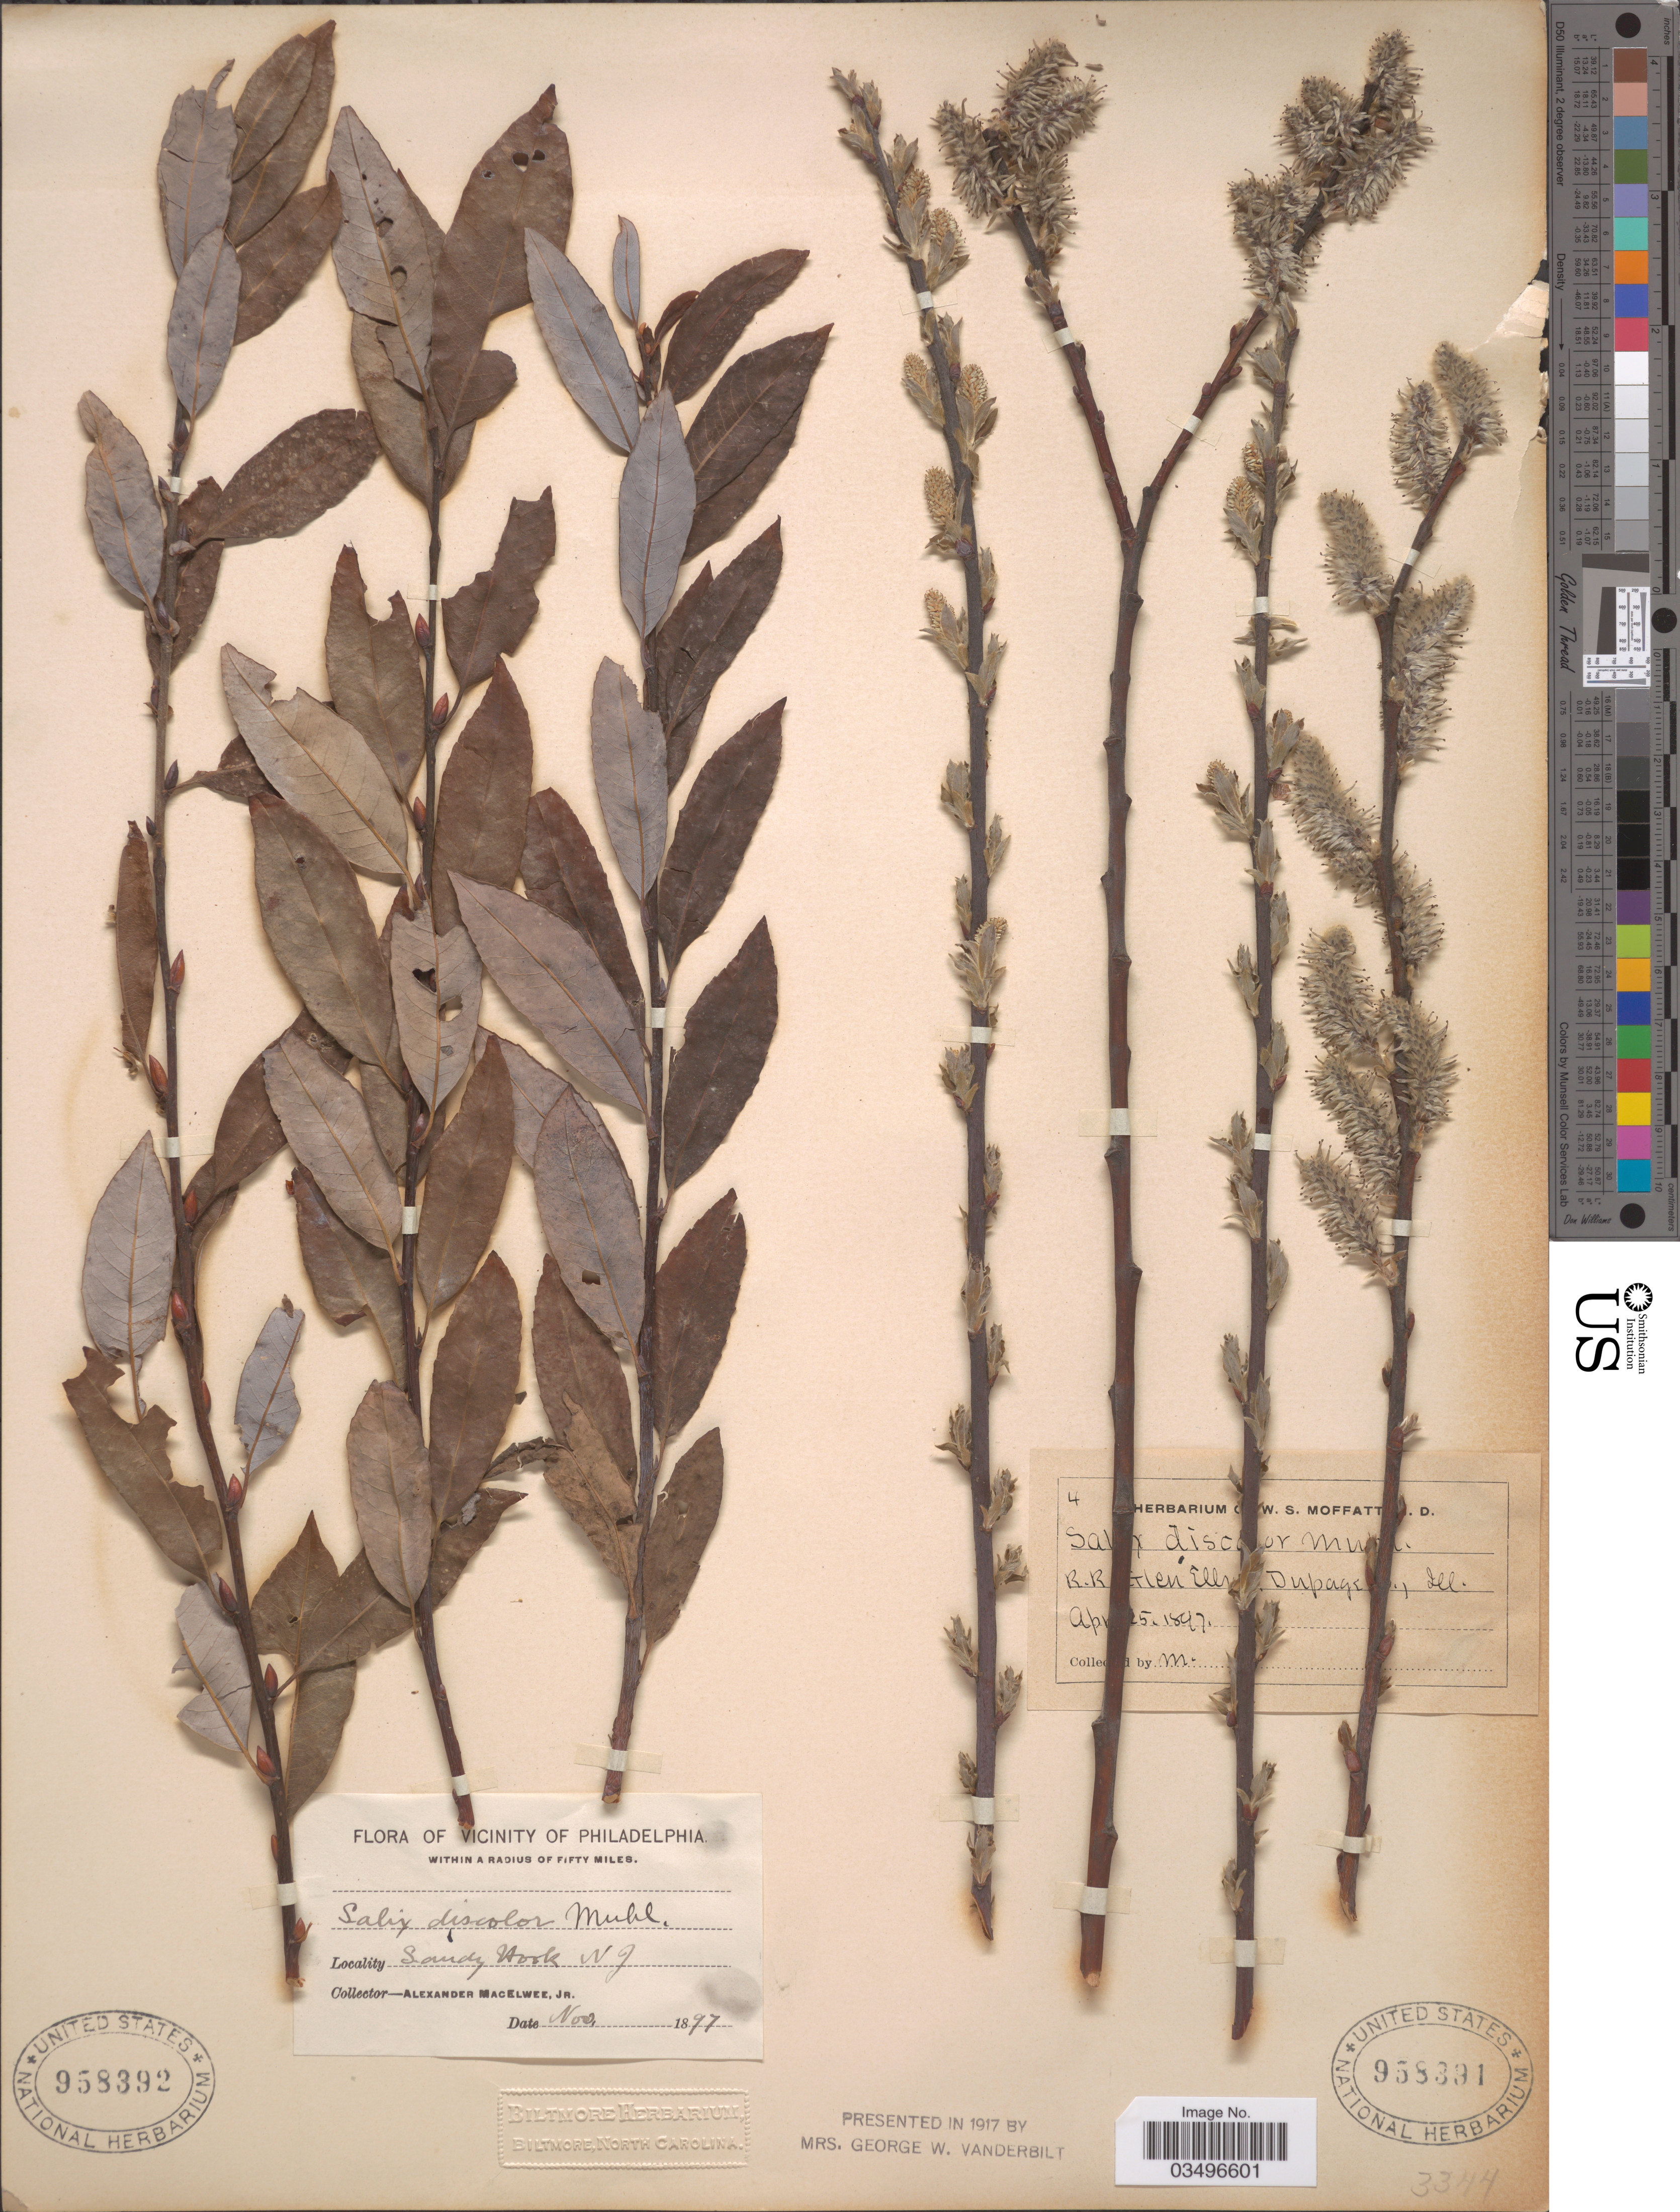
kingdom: Plantae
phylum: Tracheophyta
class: Magnoliopsida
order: Malpighiales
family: Salicaceae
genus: Salix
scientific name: Salix discolor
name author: Muhl.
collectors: A. MacElwee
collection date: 1897-11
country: United States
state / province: New Jersey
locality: Vicinity of Philadelphia. Sandy Hook.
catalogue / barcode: US 958392-2